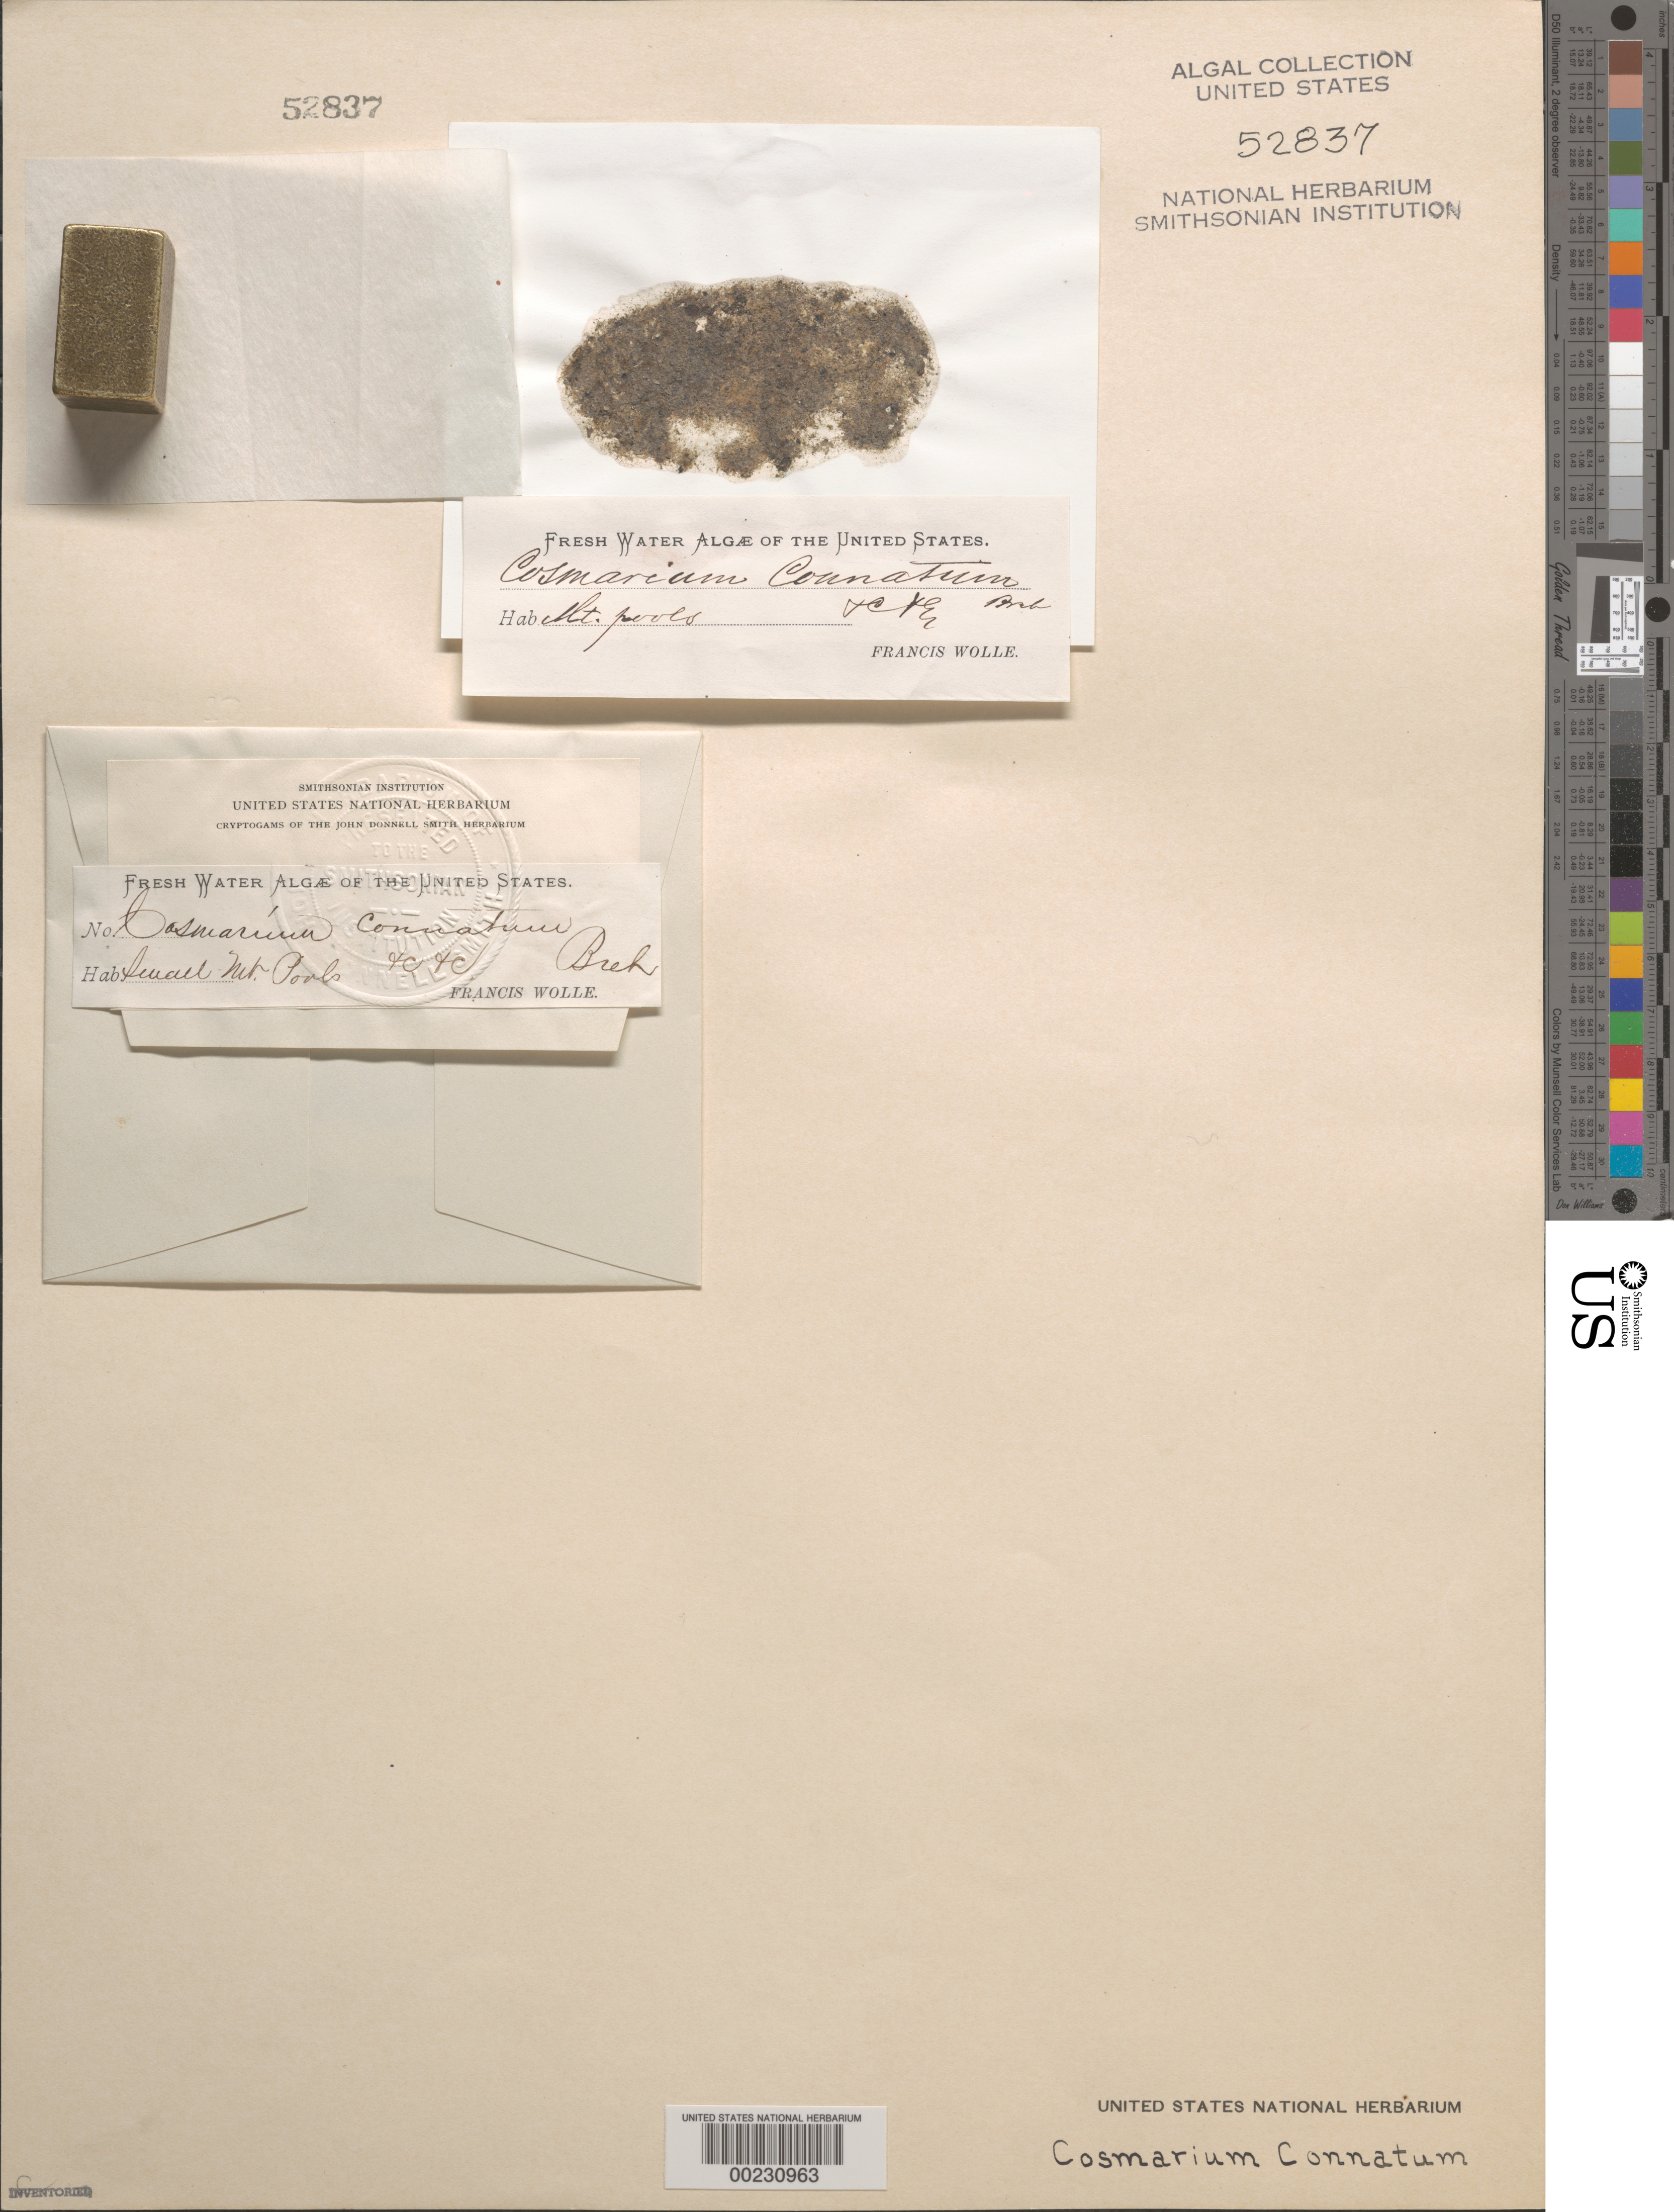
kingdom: Plantae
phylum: Charophyta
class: Zygnematophyceae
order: Zygnematales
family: Desmidiaceae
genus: Cosmarium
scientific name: Cosmarium connatum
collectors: F. Wolle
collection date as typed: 18--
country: United States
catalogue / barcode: US 52837